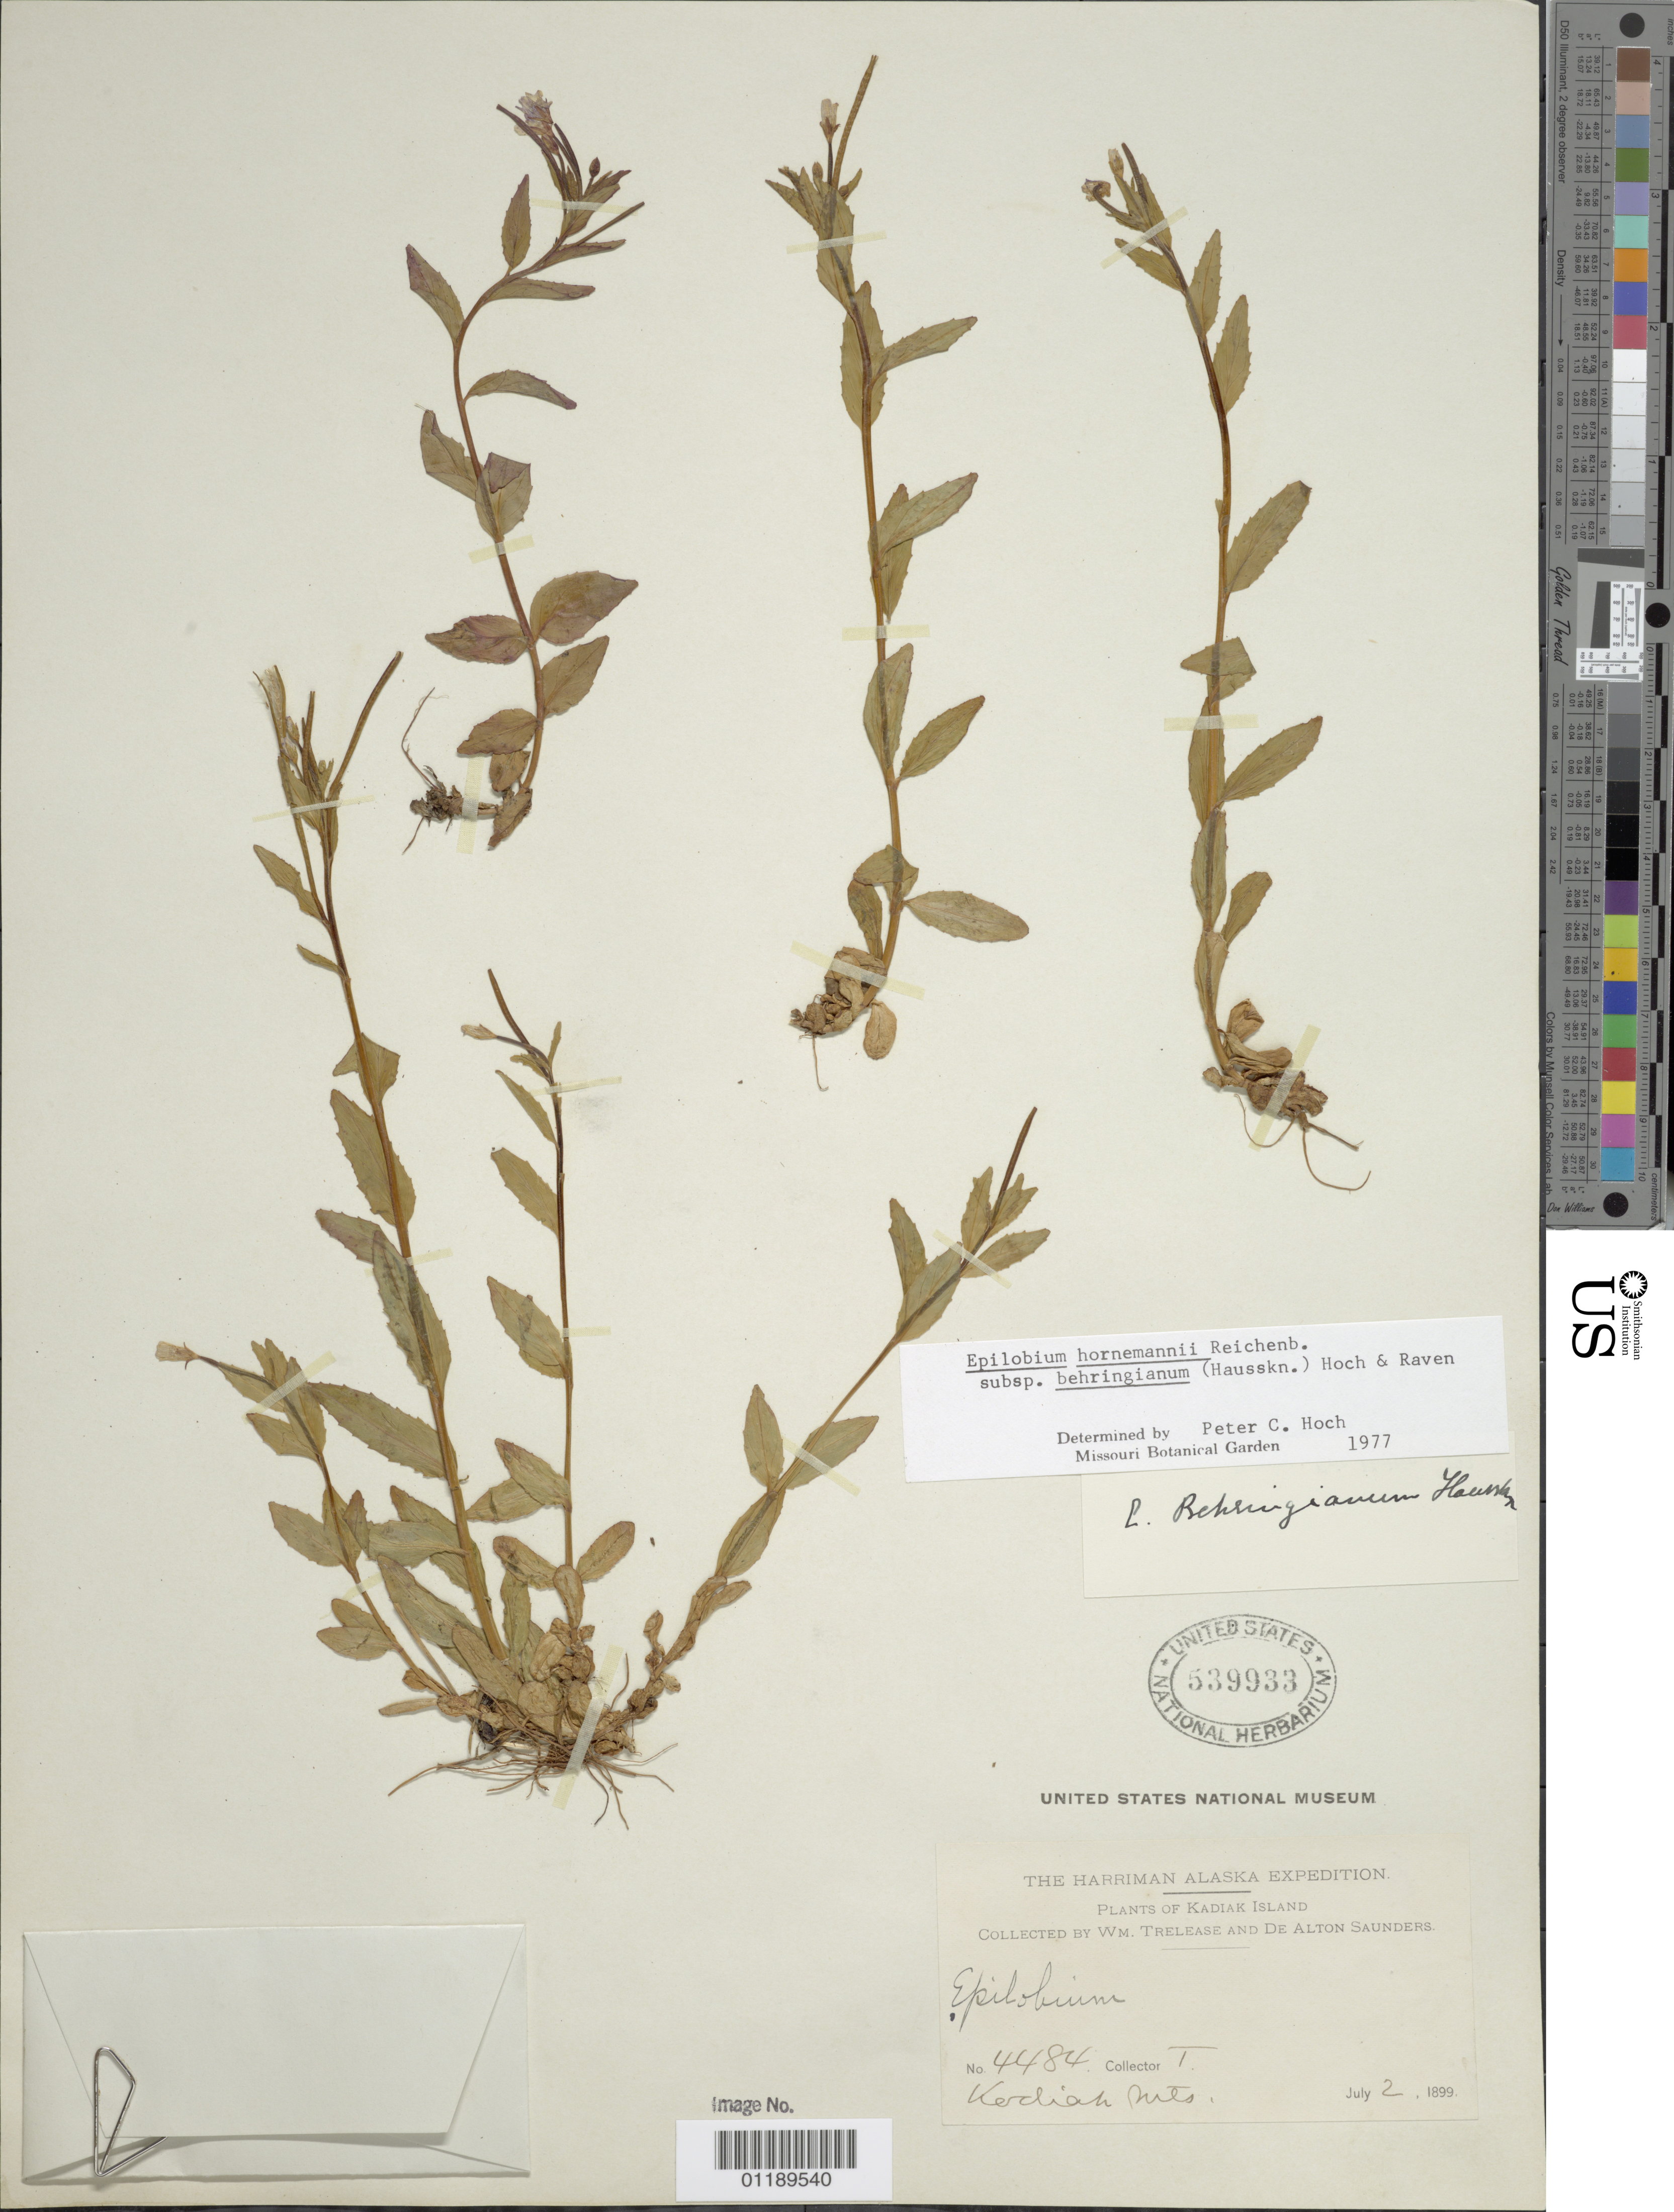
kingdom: Plantae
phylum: Tracheophyta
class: Magnoliopsida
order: Myrtales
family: Onagraceae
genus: Epilobium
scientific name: Epilobium hornemannii subsp. behringianum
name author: (Hausskn.) Hoch & P.H. Raven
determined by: Hoch, P. C.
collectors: W. Trelease & D. Saunders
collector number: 4484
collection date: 1899-07-02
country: United States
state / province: Alaska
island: Kodiak Island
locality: Kodiak Island, Kodiak Mts.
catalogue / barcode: US 539933